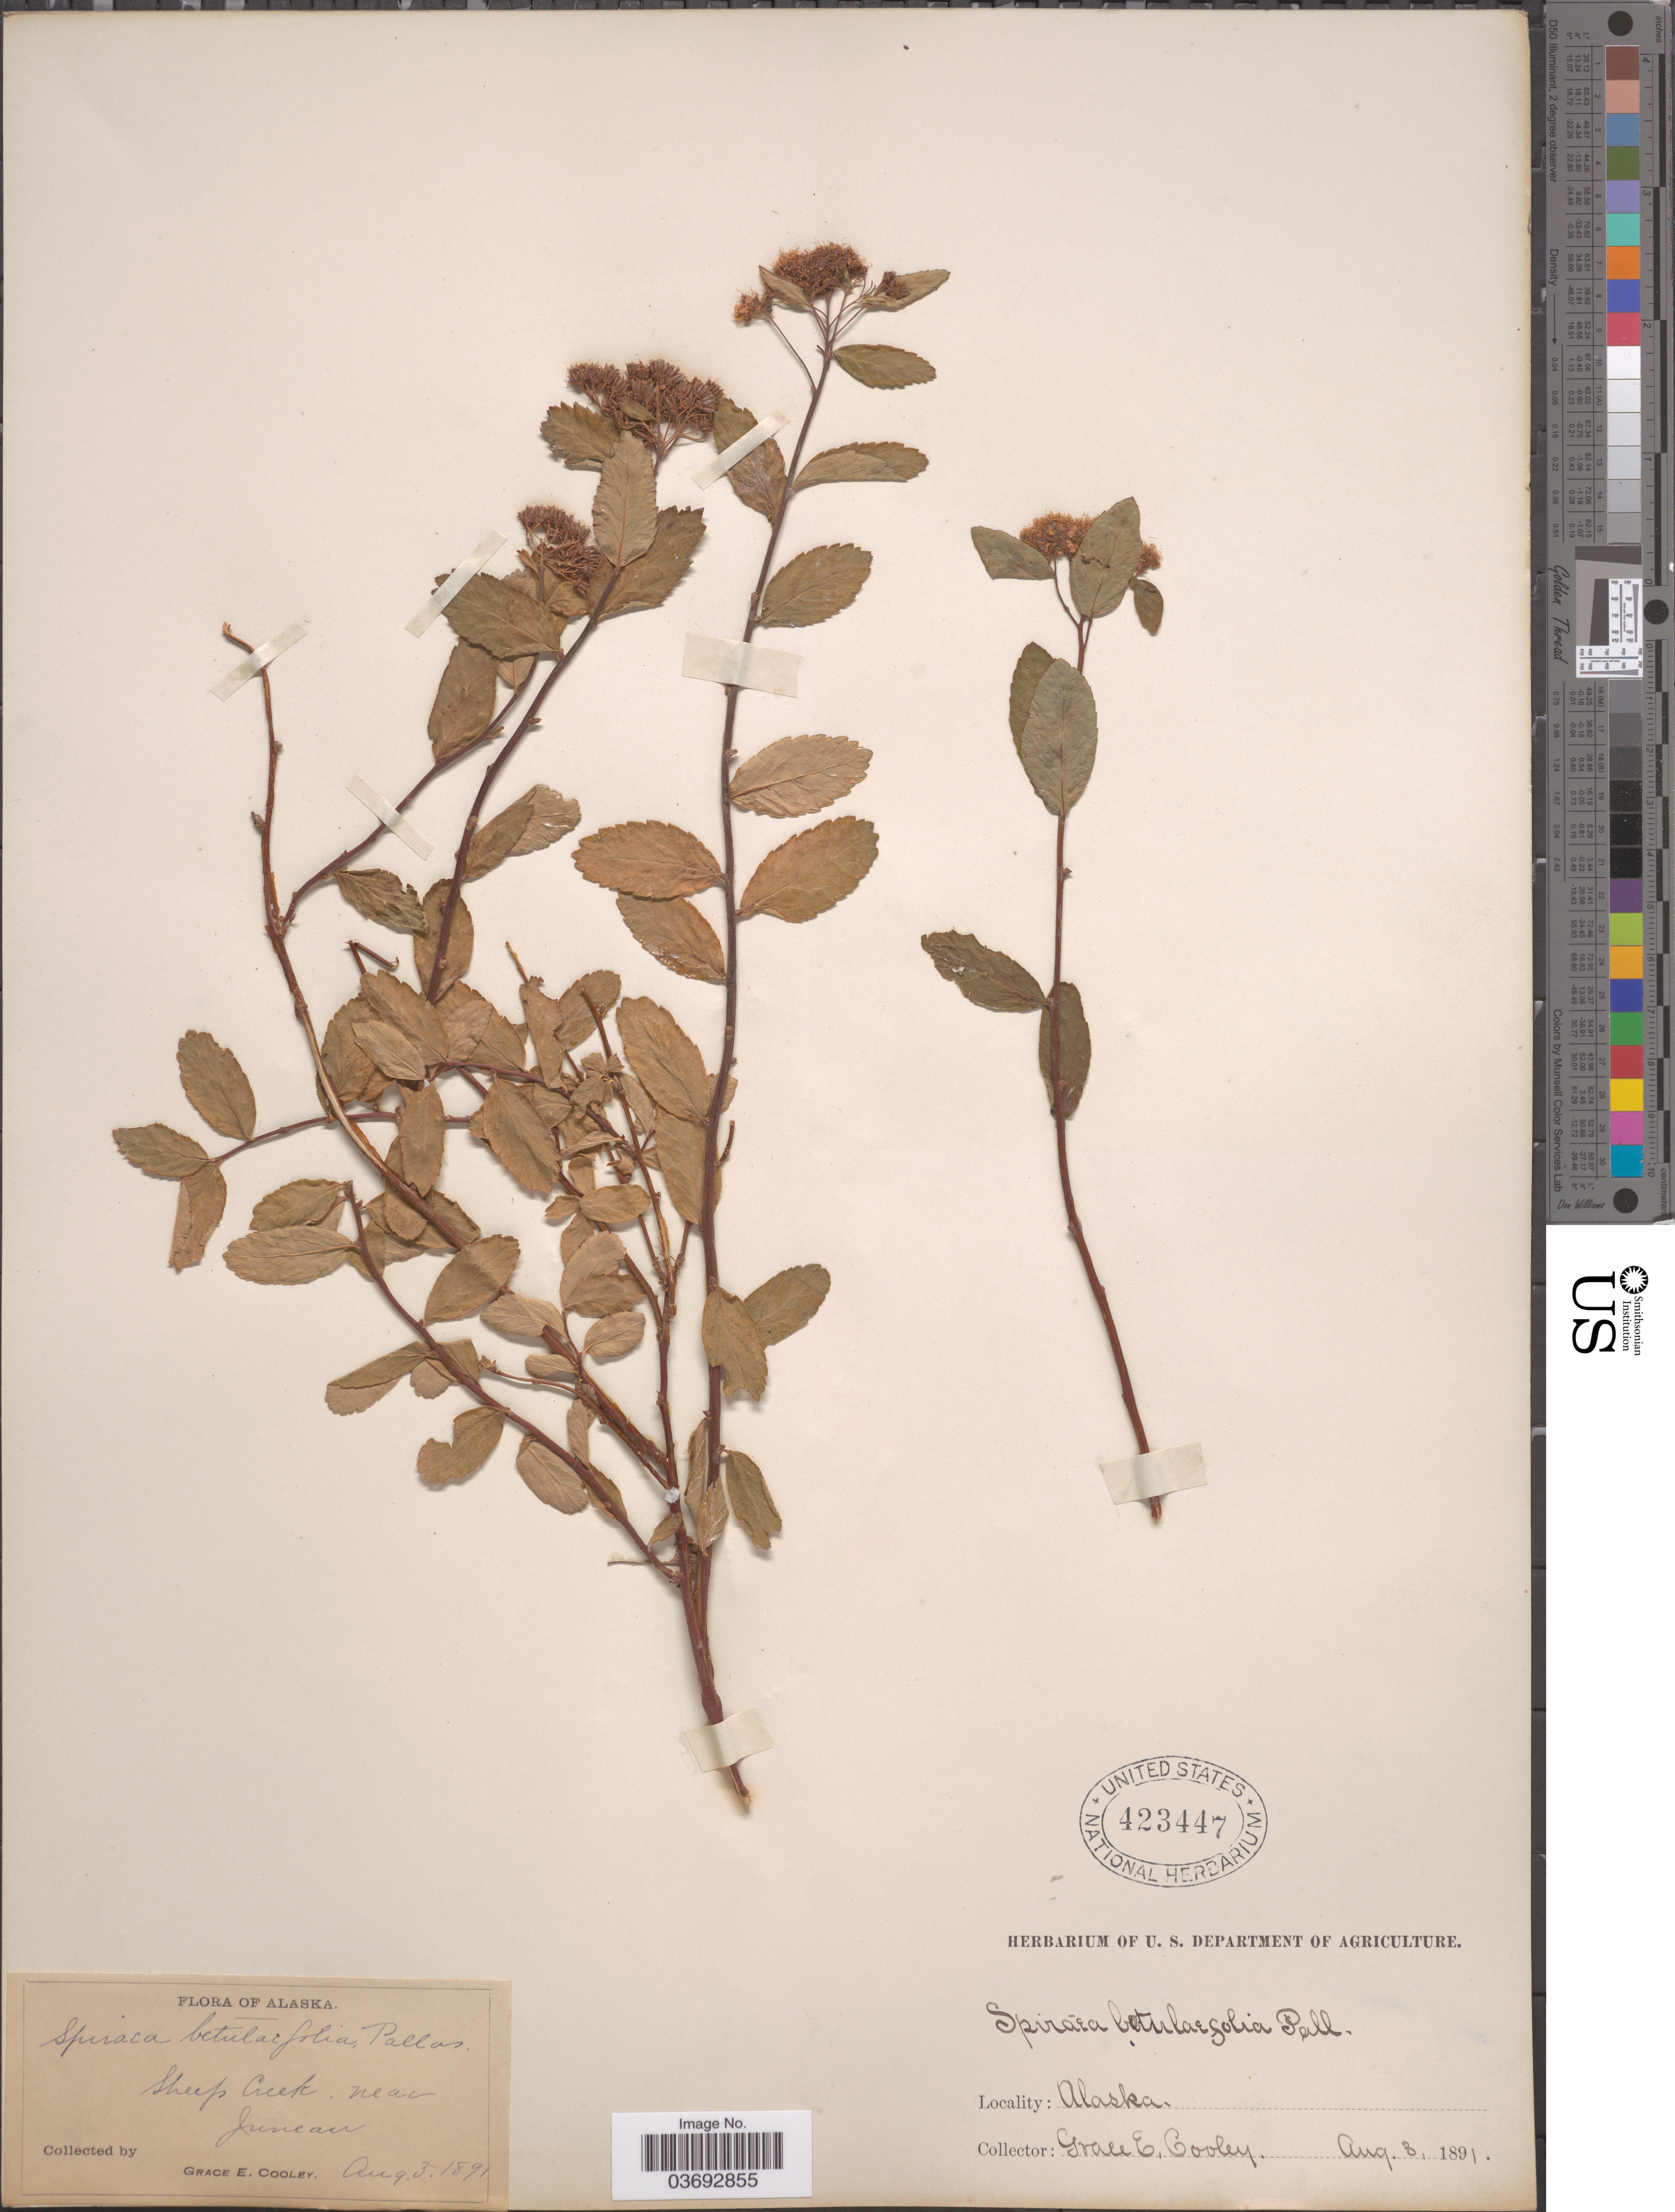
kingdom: Plantae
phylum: Tracheophyta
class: Magnoliopsida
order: Rosales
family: Rosaceae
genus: Spiraea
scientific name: Spiraea stevenii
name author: (C.K. Schneid.) Rydb.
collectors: G. E. Cooley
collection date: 1891-08-03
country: United States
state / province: Alaska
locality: Sheep Creek near Juneau.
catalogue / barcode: US 423447